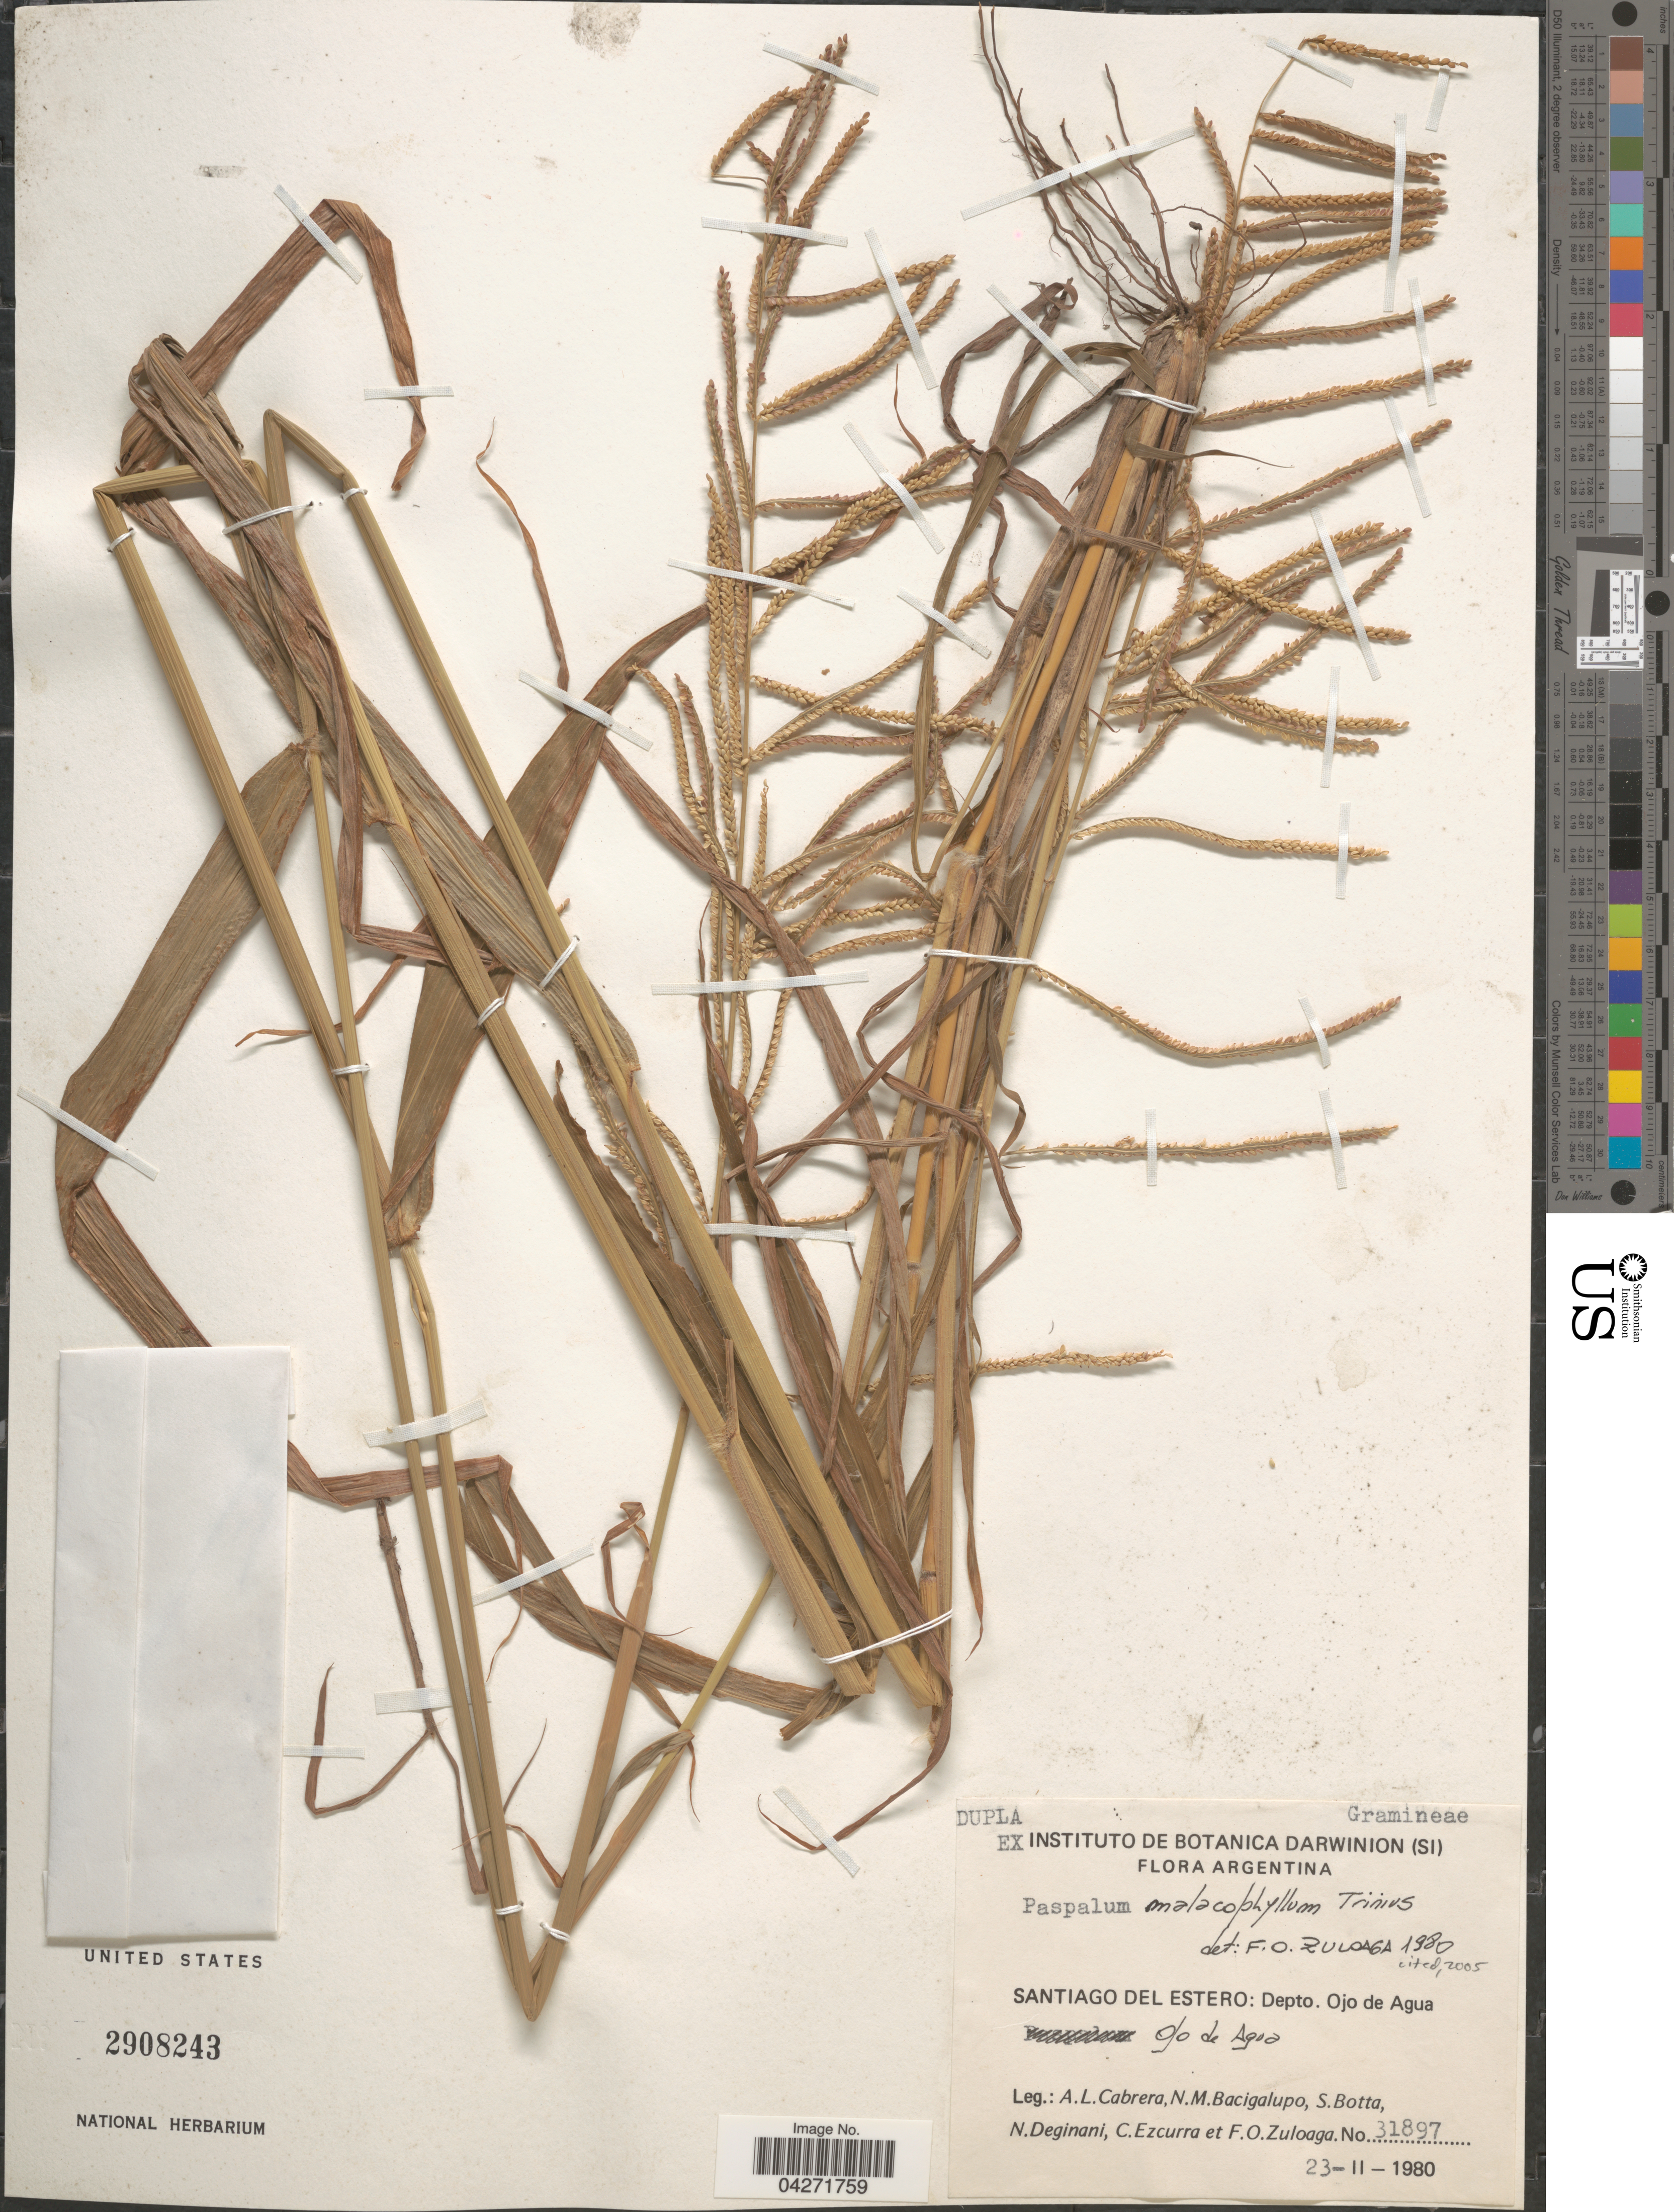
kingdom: Plantae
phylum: Tracheophyta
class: Liliopsida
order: Poales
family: Poaceae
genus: Paspalum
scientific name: Paspalum malacophyllum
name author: Trin.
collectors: A. L. Cabrera, N. M. Bacigalupo, S. Botta, N. Deginani & et al.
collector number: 31897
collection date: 1980-02-23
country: Argentina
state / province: Santiago del Estero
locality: Depto. Ojo de Agua.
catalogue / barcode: US 2908243